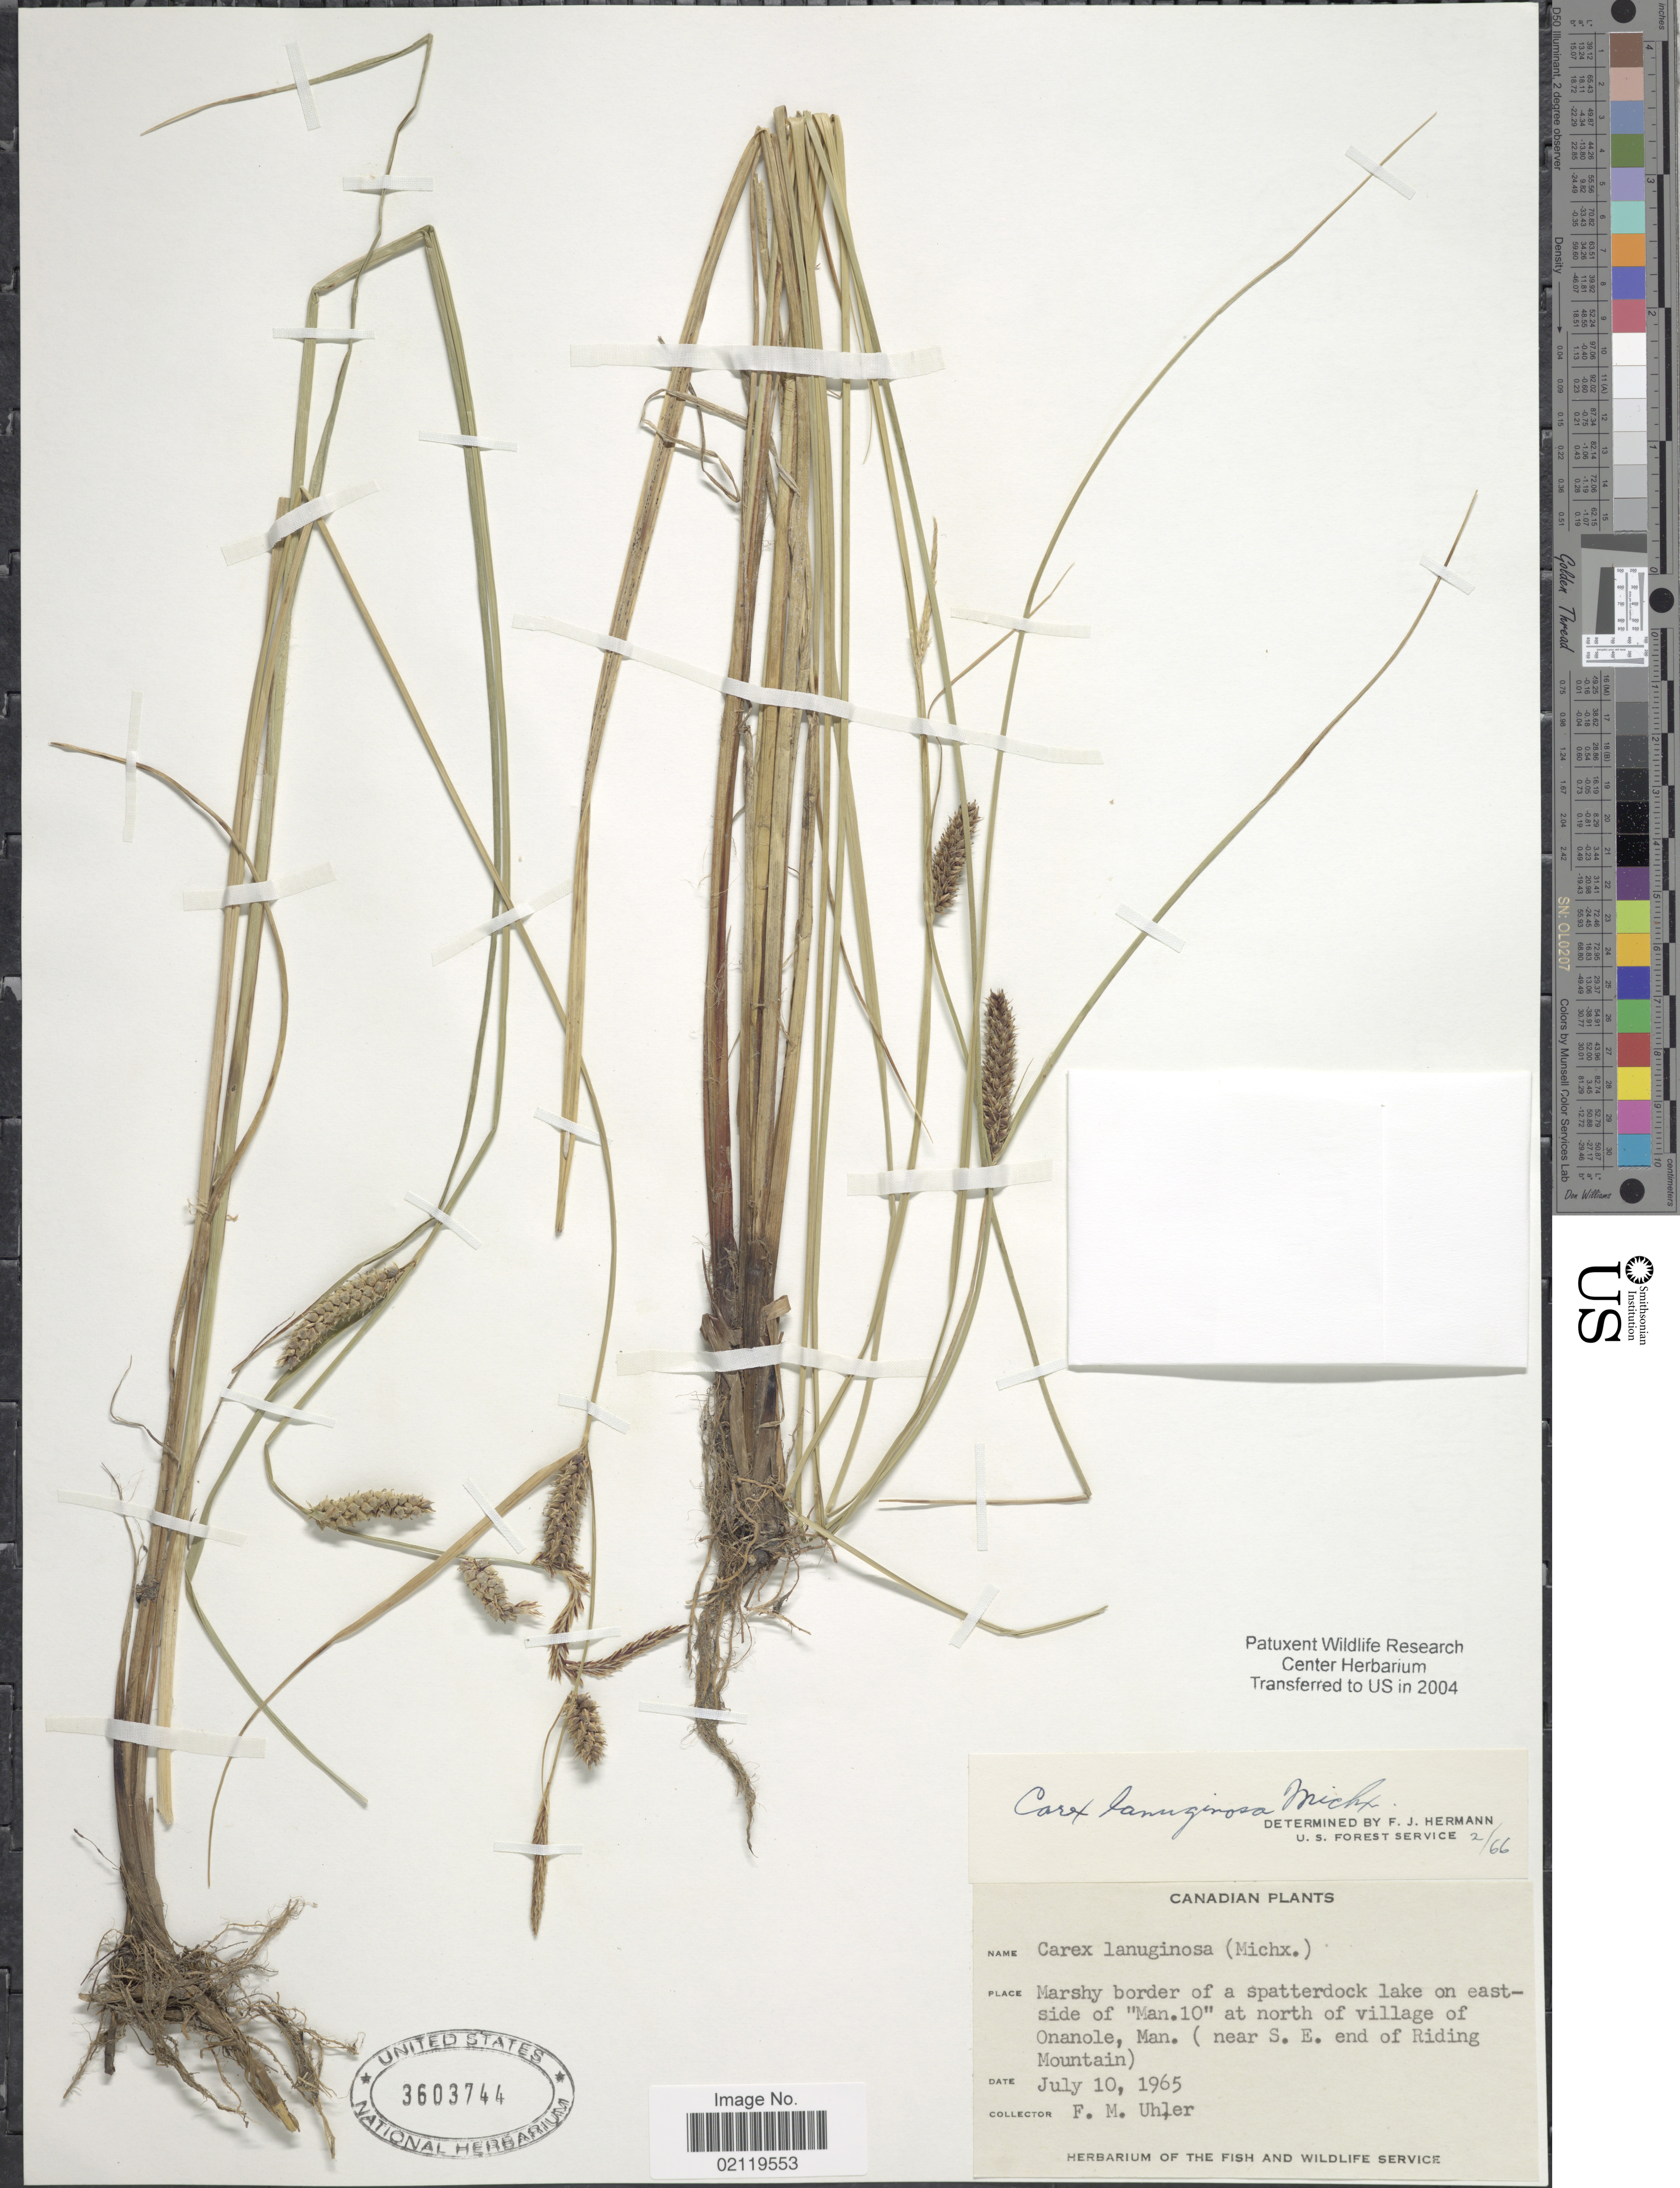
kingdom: Plantae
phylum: Tracheophyta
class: Liliopsida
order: Poales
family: Cyperaceae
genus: Carex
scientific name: Carex pellita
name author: Muhl. ex Willd.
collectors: F. M. Uhler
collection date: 1965-07-10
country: Canada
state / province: Manitoba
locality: Marshy border of a spatterdock lake on eastside of "Man.10"at north of village of Onanole, Man. (near S. E. end of Riding Mountain)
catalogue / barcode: US 3603744